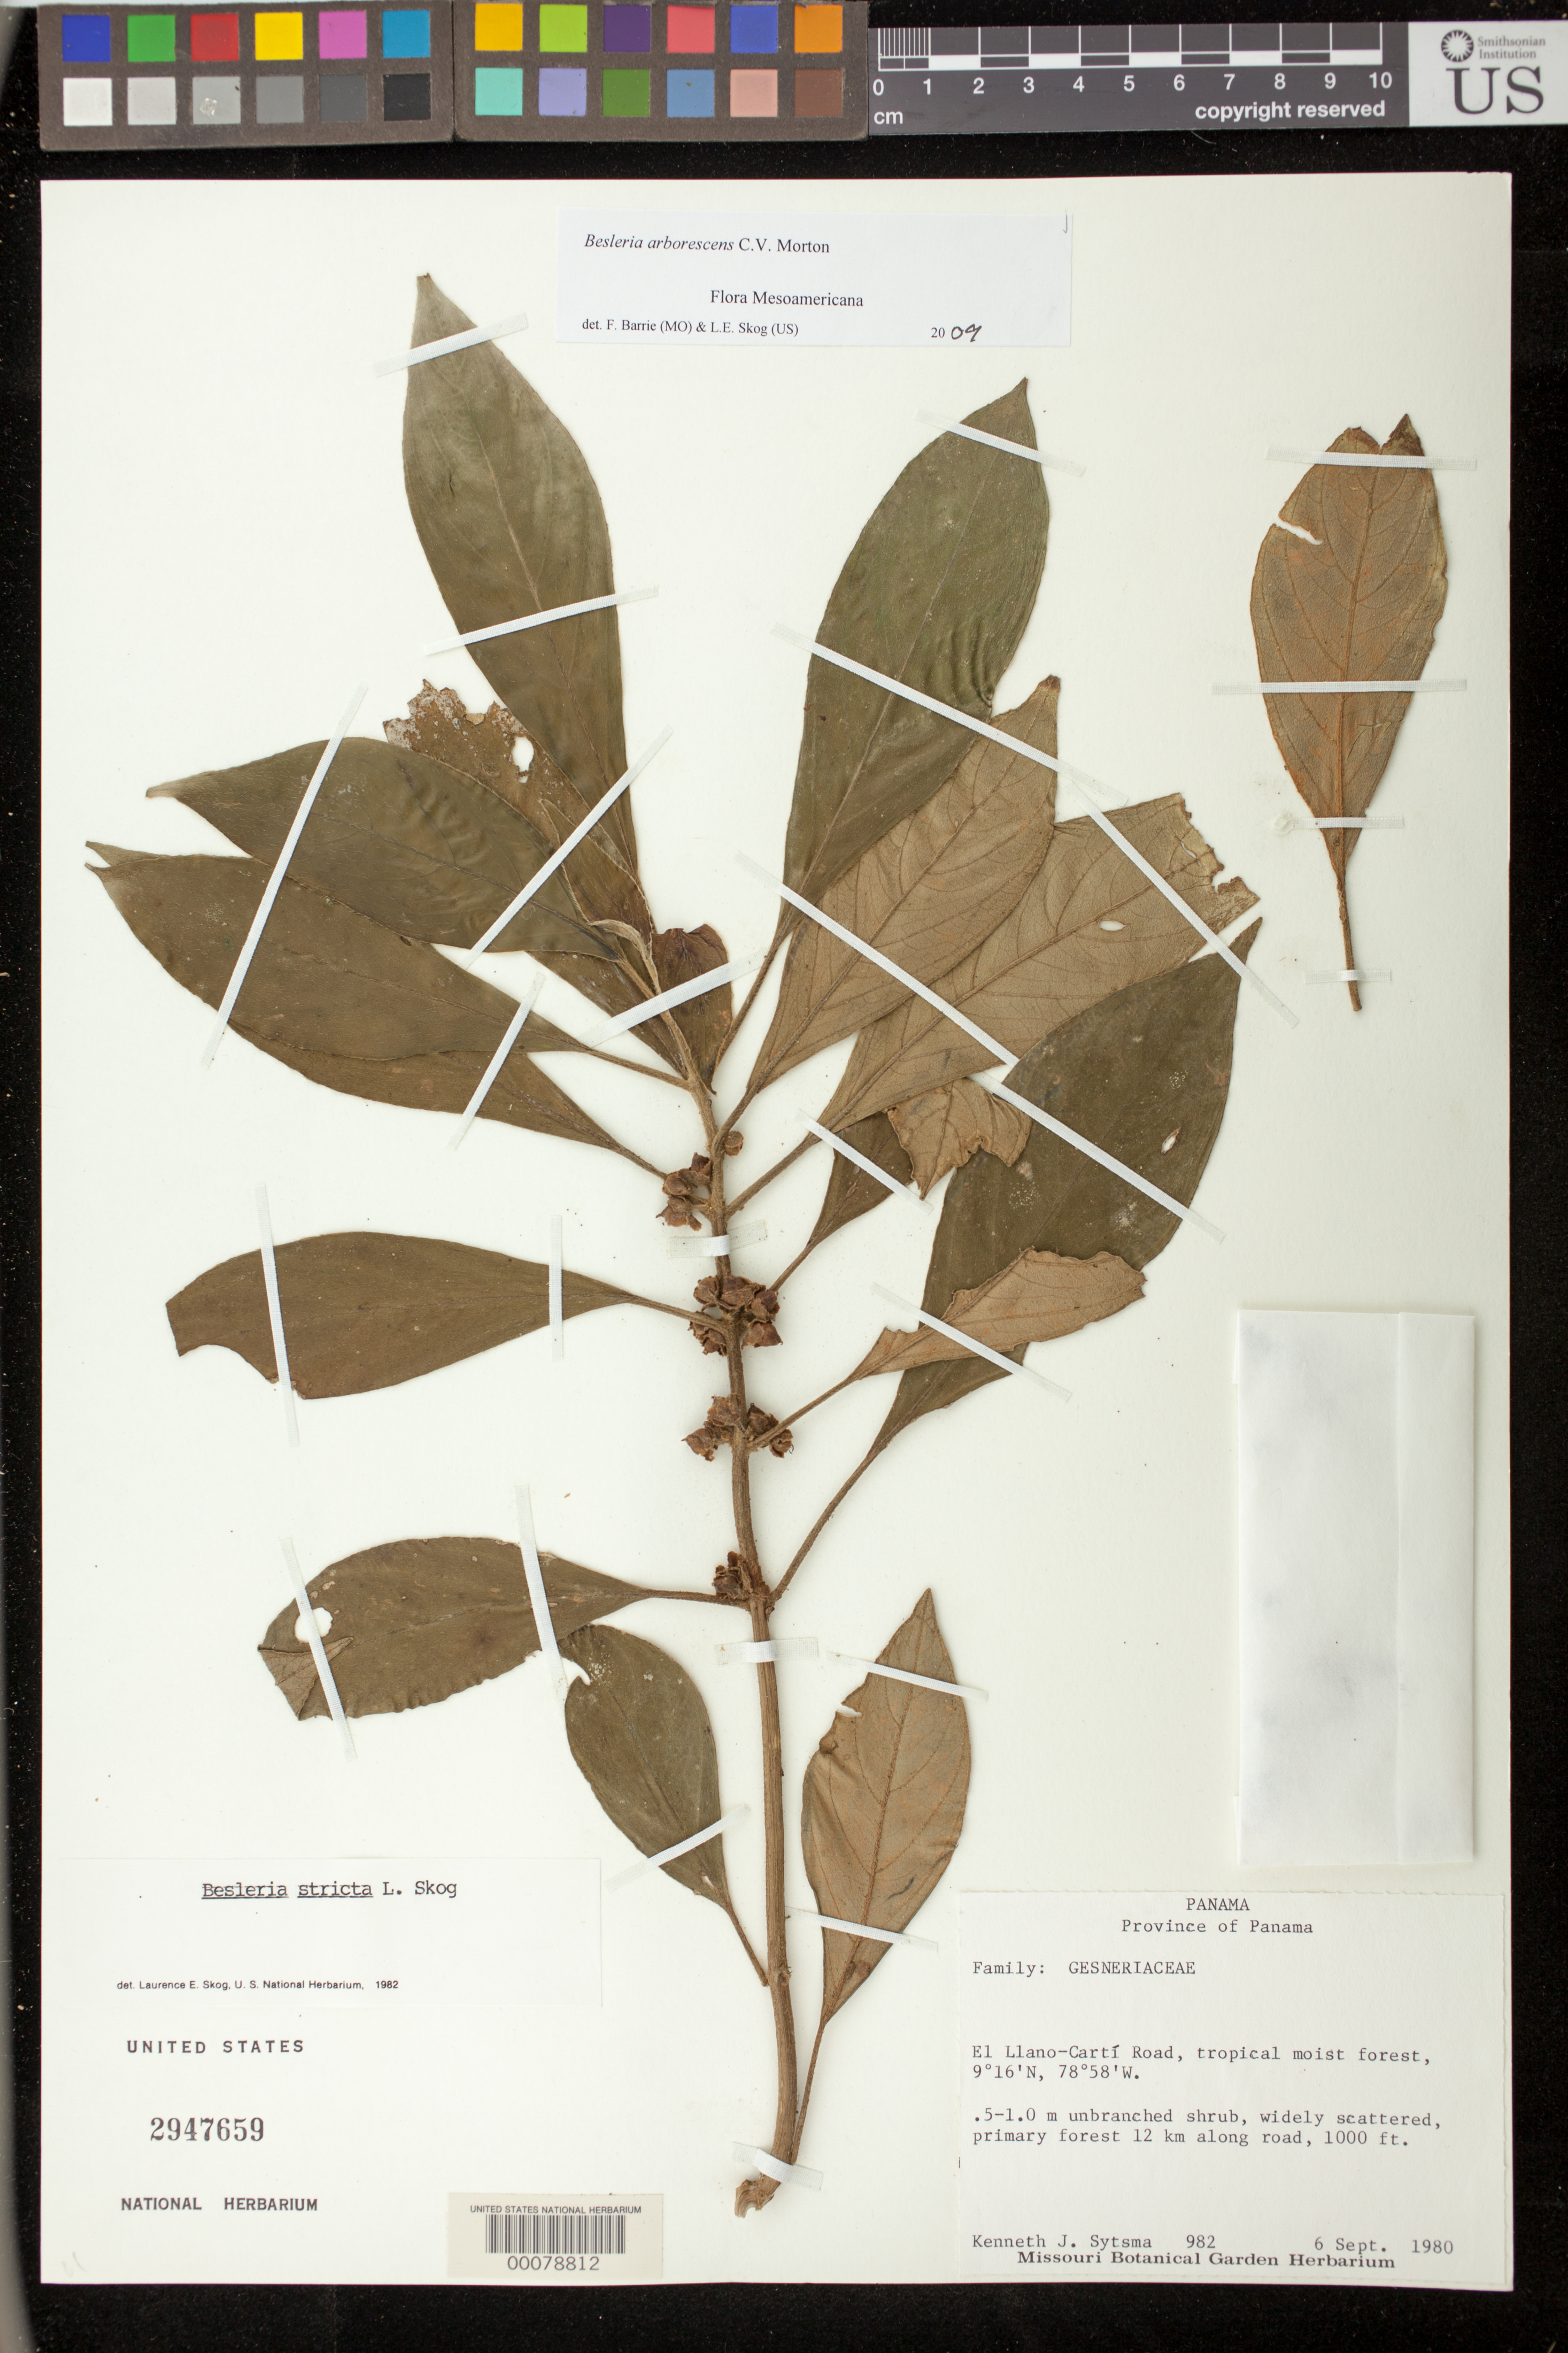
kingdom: Plantae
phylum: Tracheophyta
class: Magnoliopsida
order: Lamiales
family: Gesneriaceae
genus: Besleria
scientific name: Besleria arborescens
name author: C.V. Morton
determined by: Barrie, F. R.; Skog, Laurence E.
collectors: K. J. Sytsma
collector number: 982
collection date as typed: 06 Sep 1980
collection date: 1980-09-06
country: Panama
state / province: Panamá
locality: El Llano-Carti road, 12 km along road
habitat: primary forest; tropical moist forest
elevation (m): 305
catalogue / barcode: US 2947659